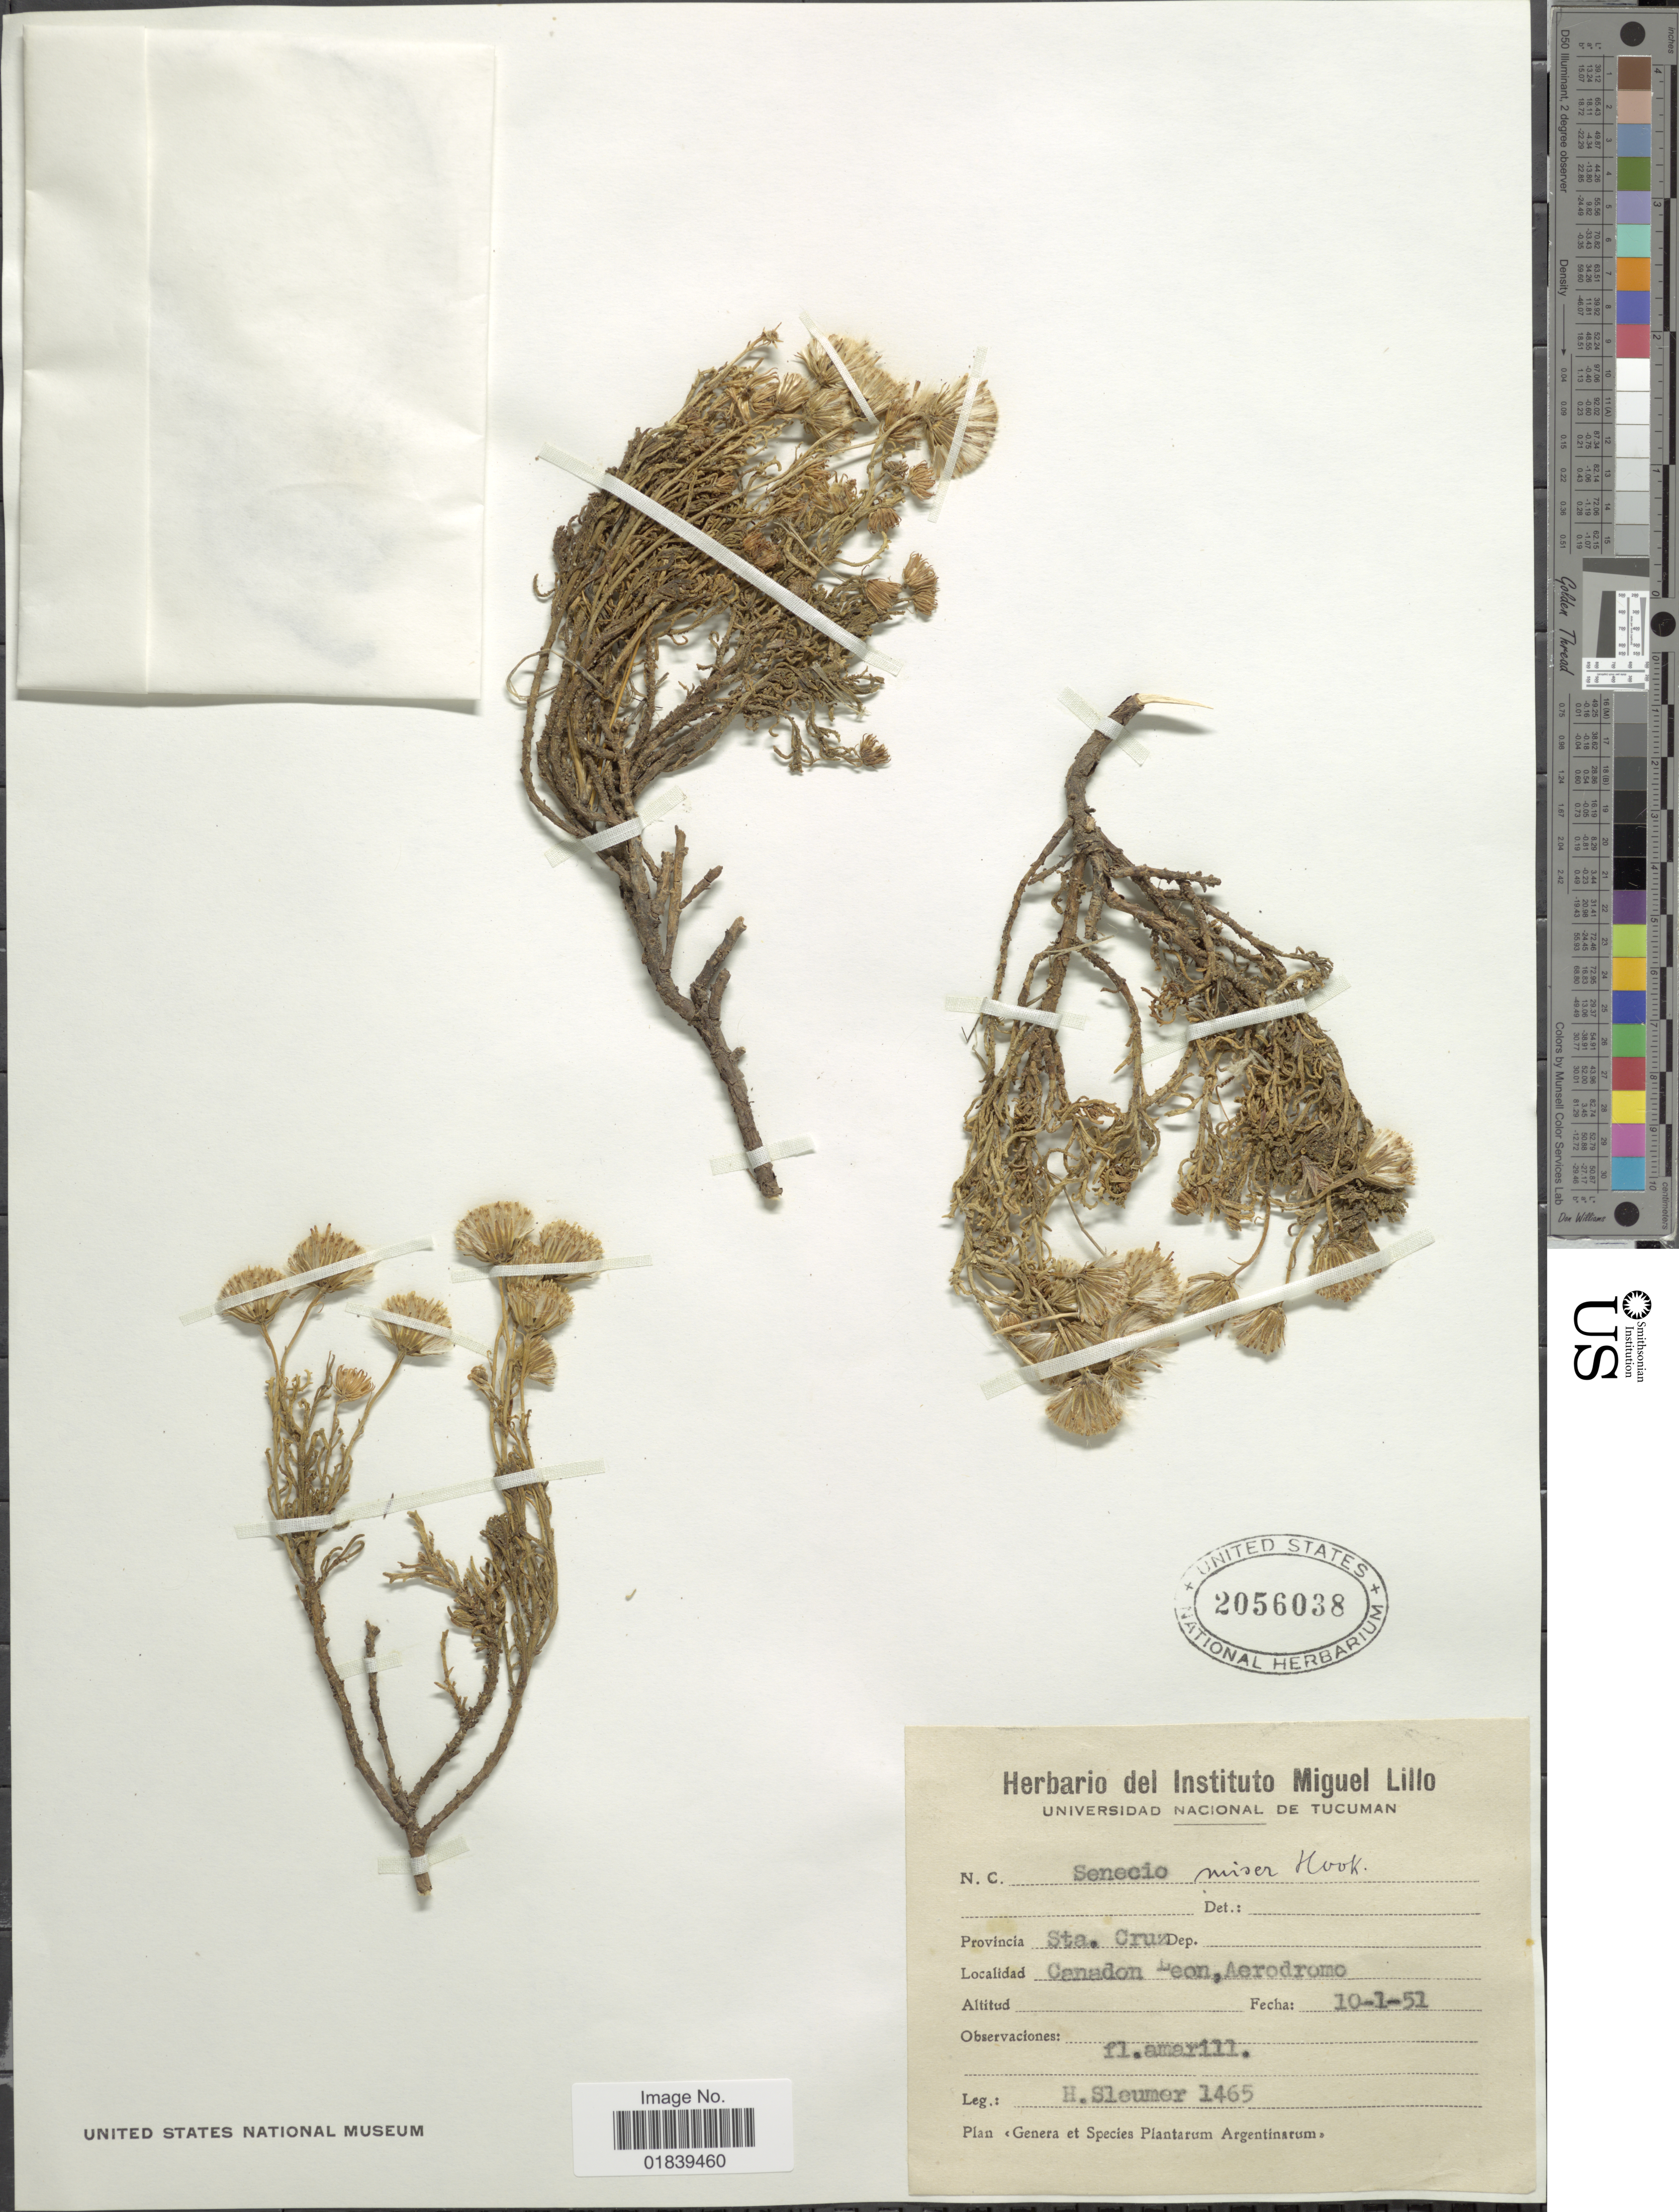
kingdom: Plantae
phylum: Tracheophyta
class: Magnoliopsida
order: Asterales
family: Asteraceae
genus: Senecio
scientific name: Senecio miser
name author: Hook. f.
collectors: H. O. Sleumer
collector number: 1465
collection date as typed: Transcribed d/m/y: 10/1/51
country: Argentina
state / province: Santa Cruz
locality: Provincia Sta. Cruz, Canadon Leon, Aerodromo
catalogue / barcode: US 2056038